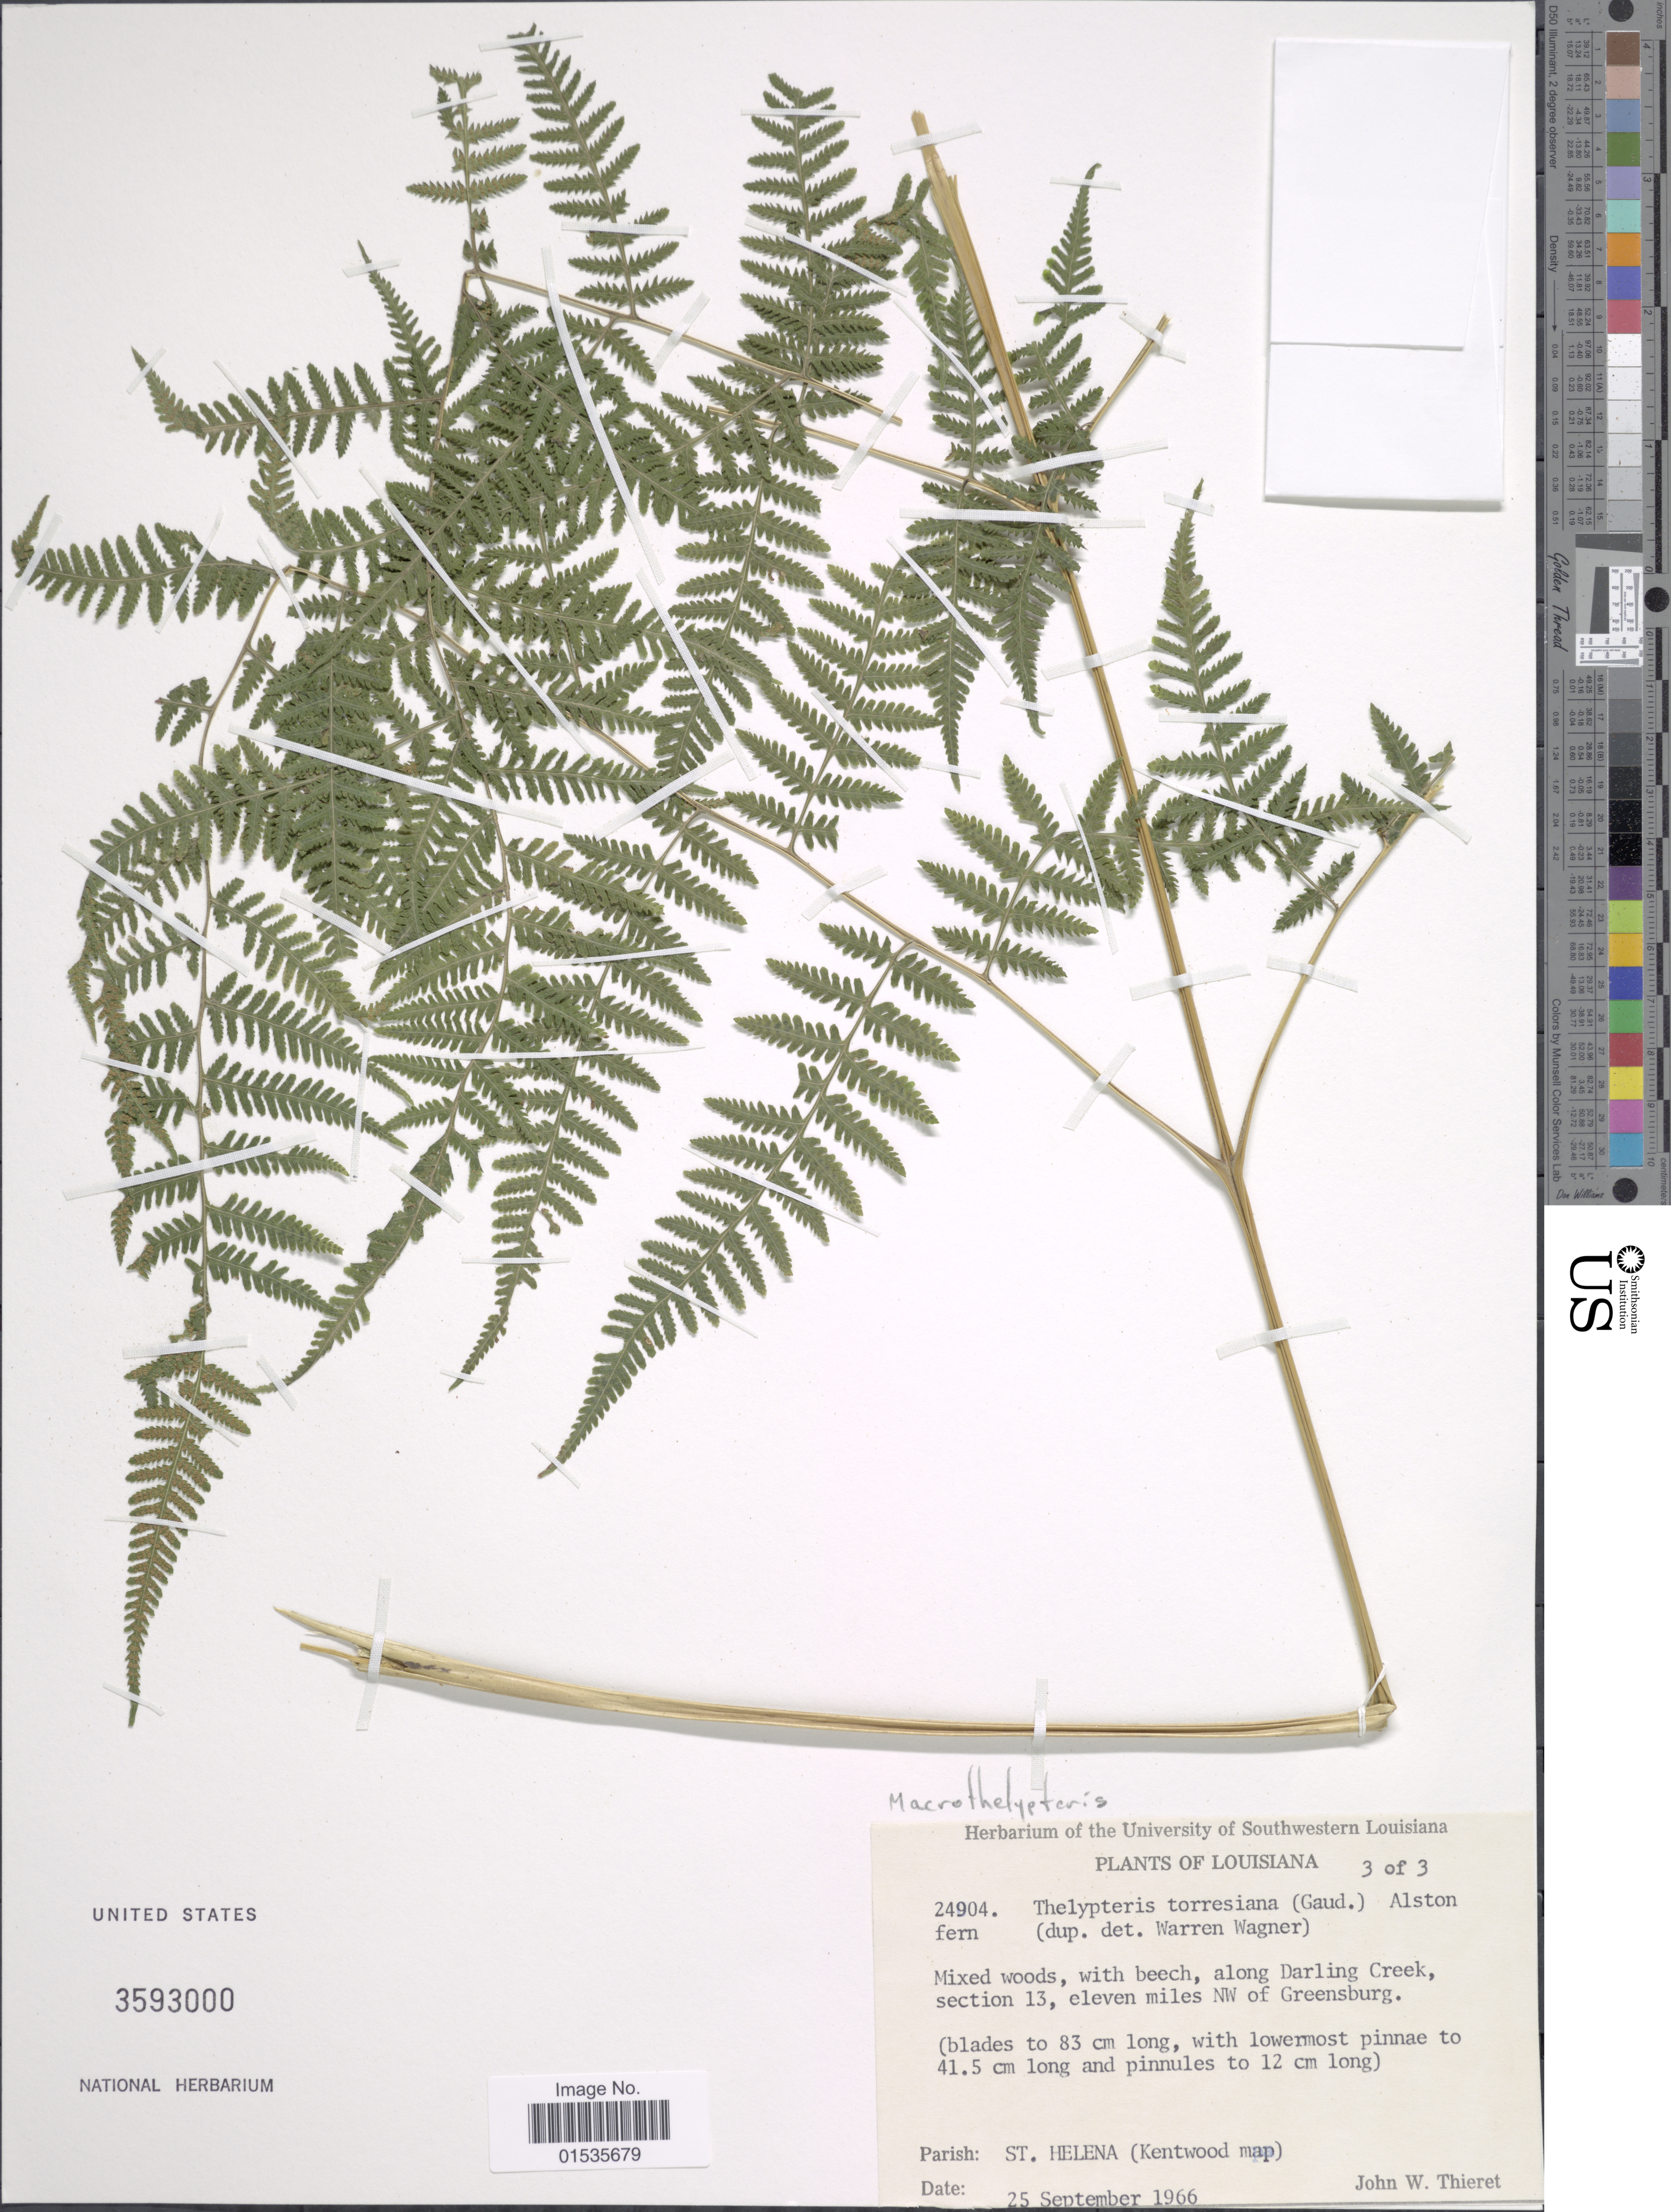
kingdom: Plantae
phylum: Tracheophyta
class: Polypodiopsida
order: Polypodiales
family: Thelypteridaceae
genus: Macrothelypteris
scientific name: Macrothelypteris torresiana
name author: (Gaudich.) Ching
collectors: J. W. Thieret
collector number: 24904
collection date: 1966-09-25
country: United States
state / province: Louisiana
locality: Louisiana, Parish St. Helena (Kentwood map) Along Darling Creek, section 13, eleven miles NW of Greensburg.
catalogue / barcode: US 3593000